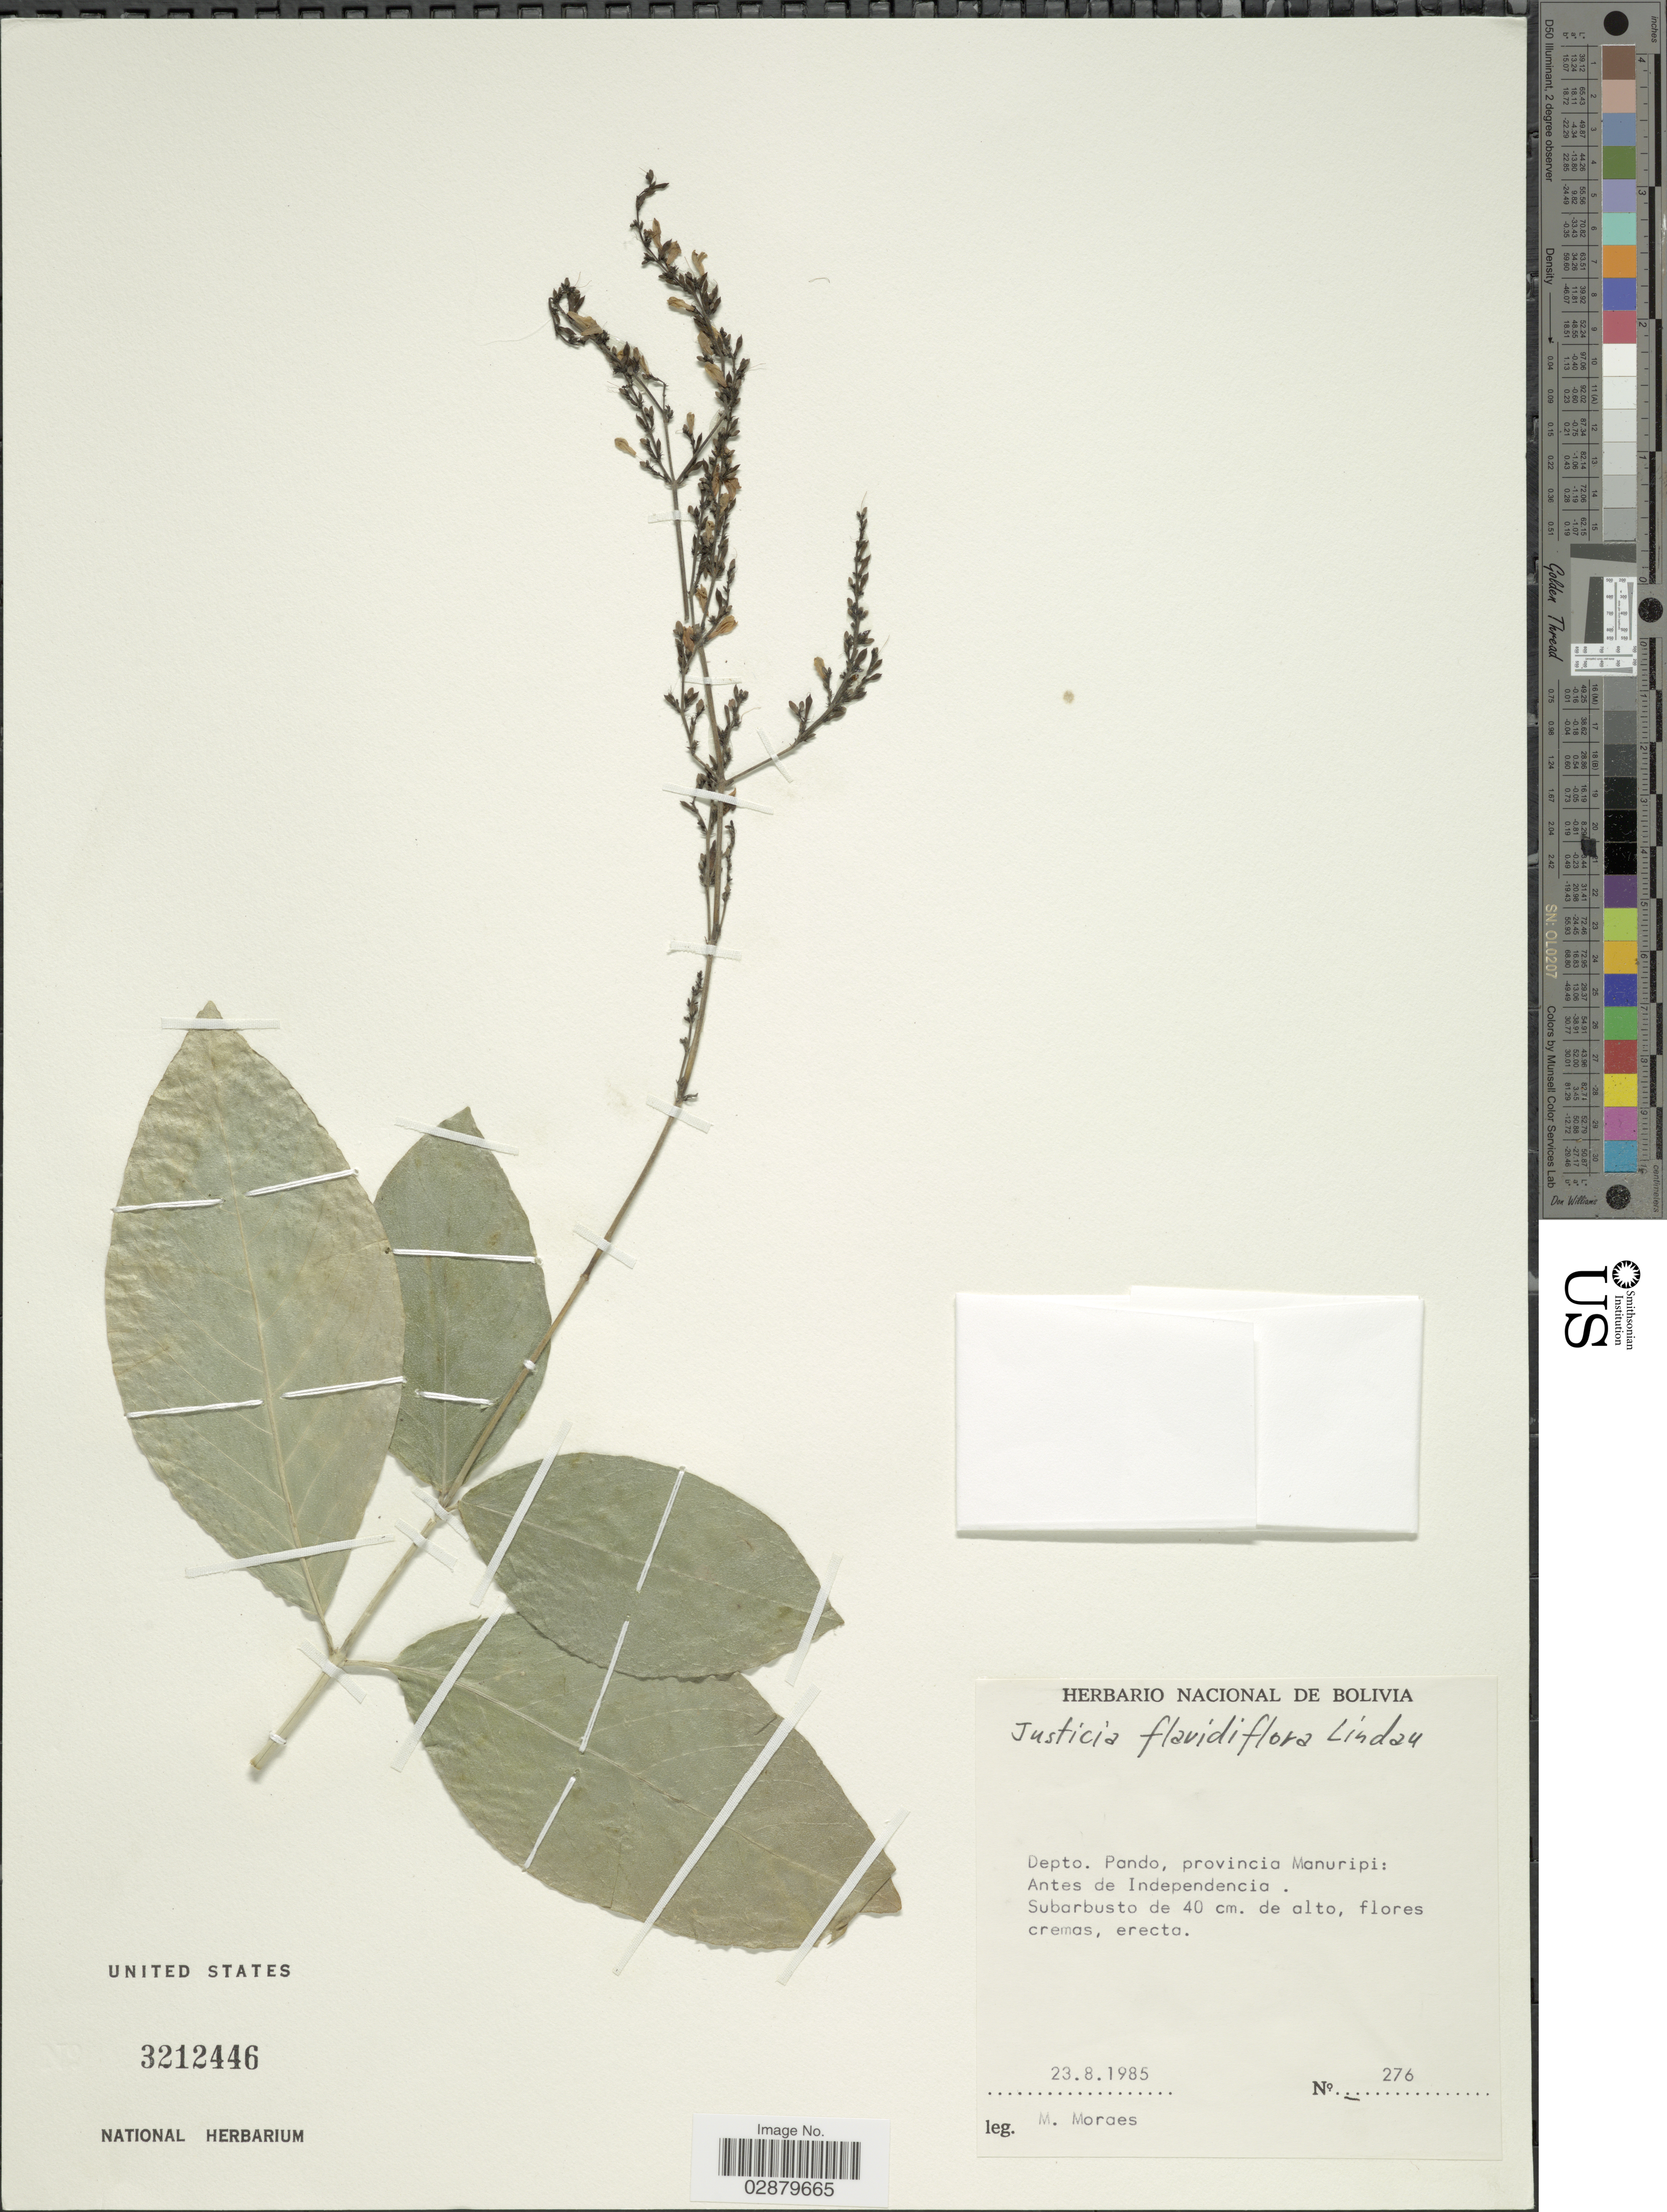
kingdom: Plantae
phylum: Tracheophyta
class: Magnoliopsida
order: Lamiales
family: Acanthaceae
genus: Justicia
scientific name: Justicia lineolata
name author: Ruiz & Pav.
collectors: M. Moraes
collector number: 276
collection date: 1985-08-23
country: Bolivia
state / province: Pando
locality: Depto. Pando, provincia Manuripi: Antes de Independencia.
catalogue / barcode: US 3212446